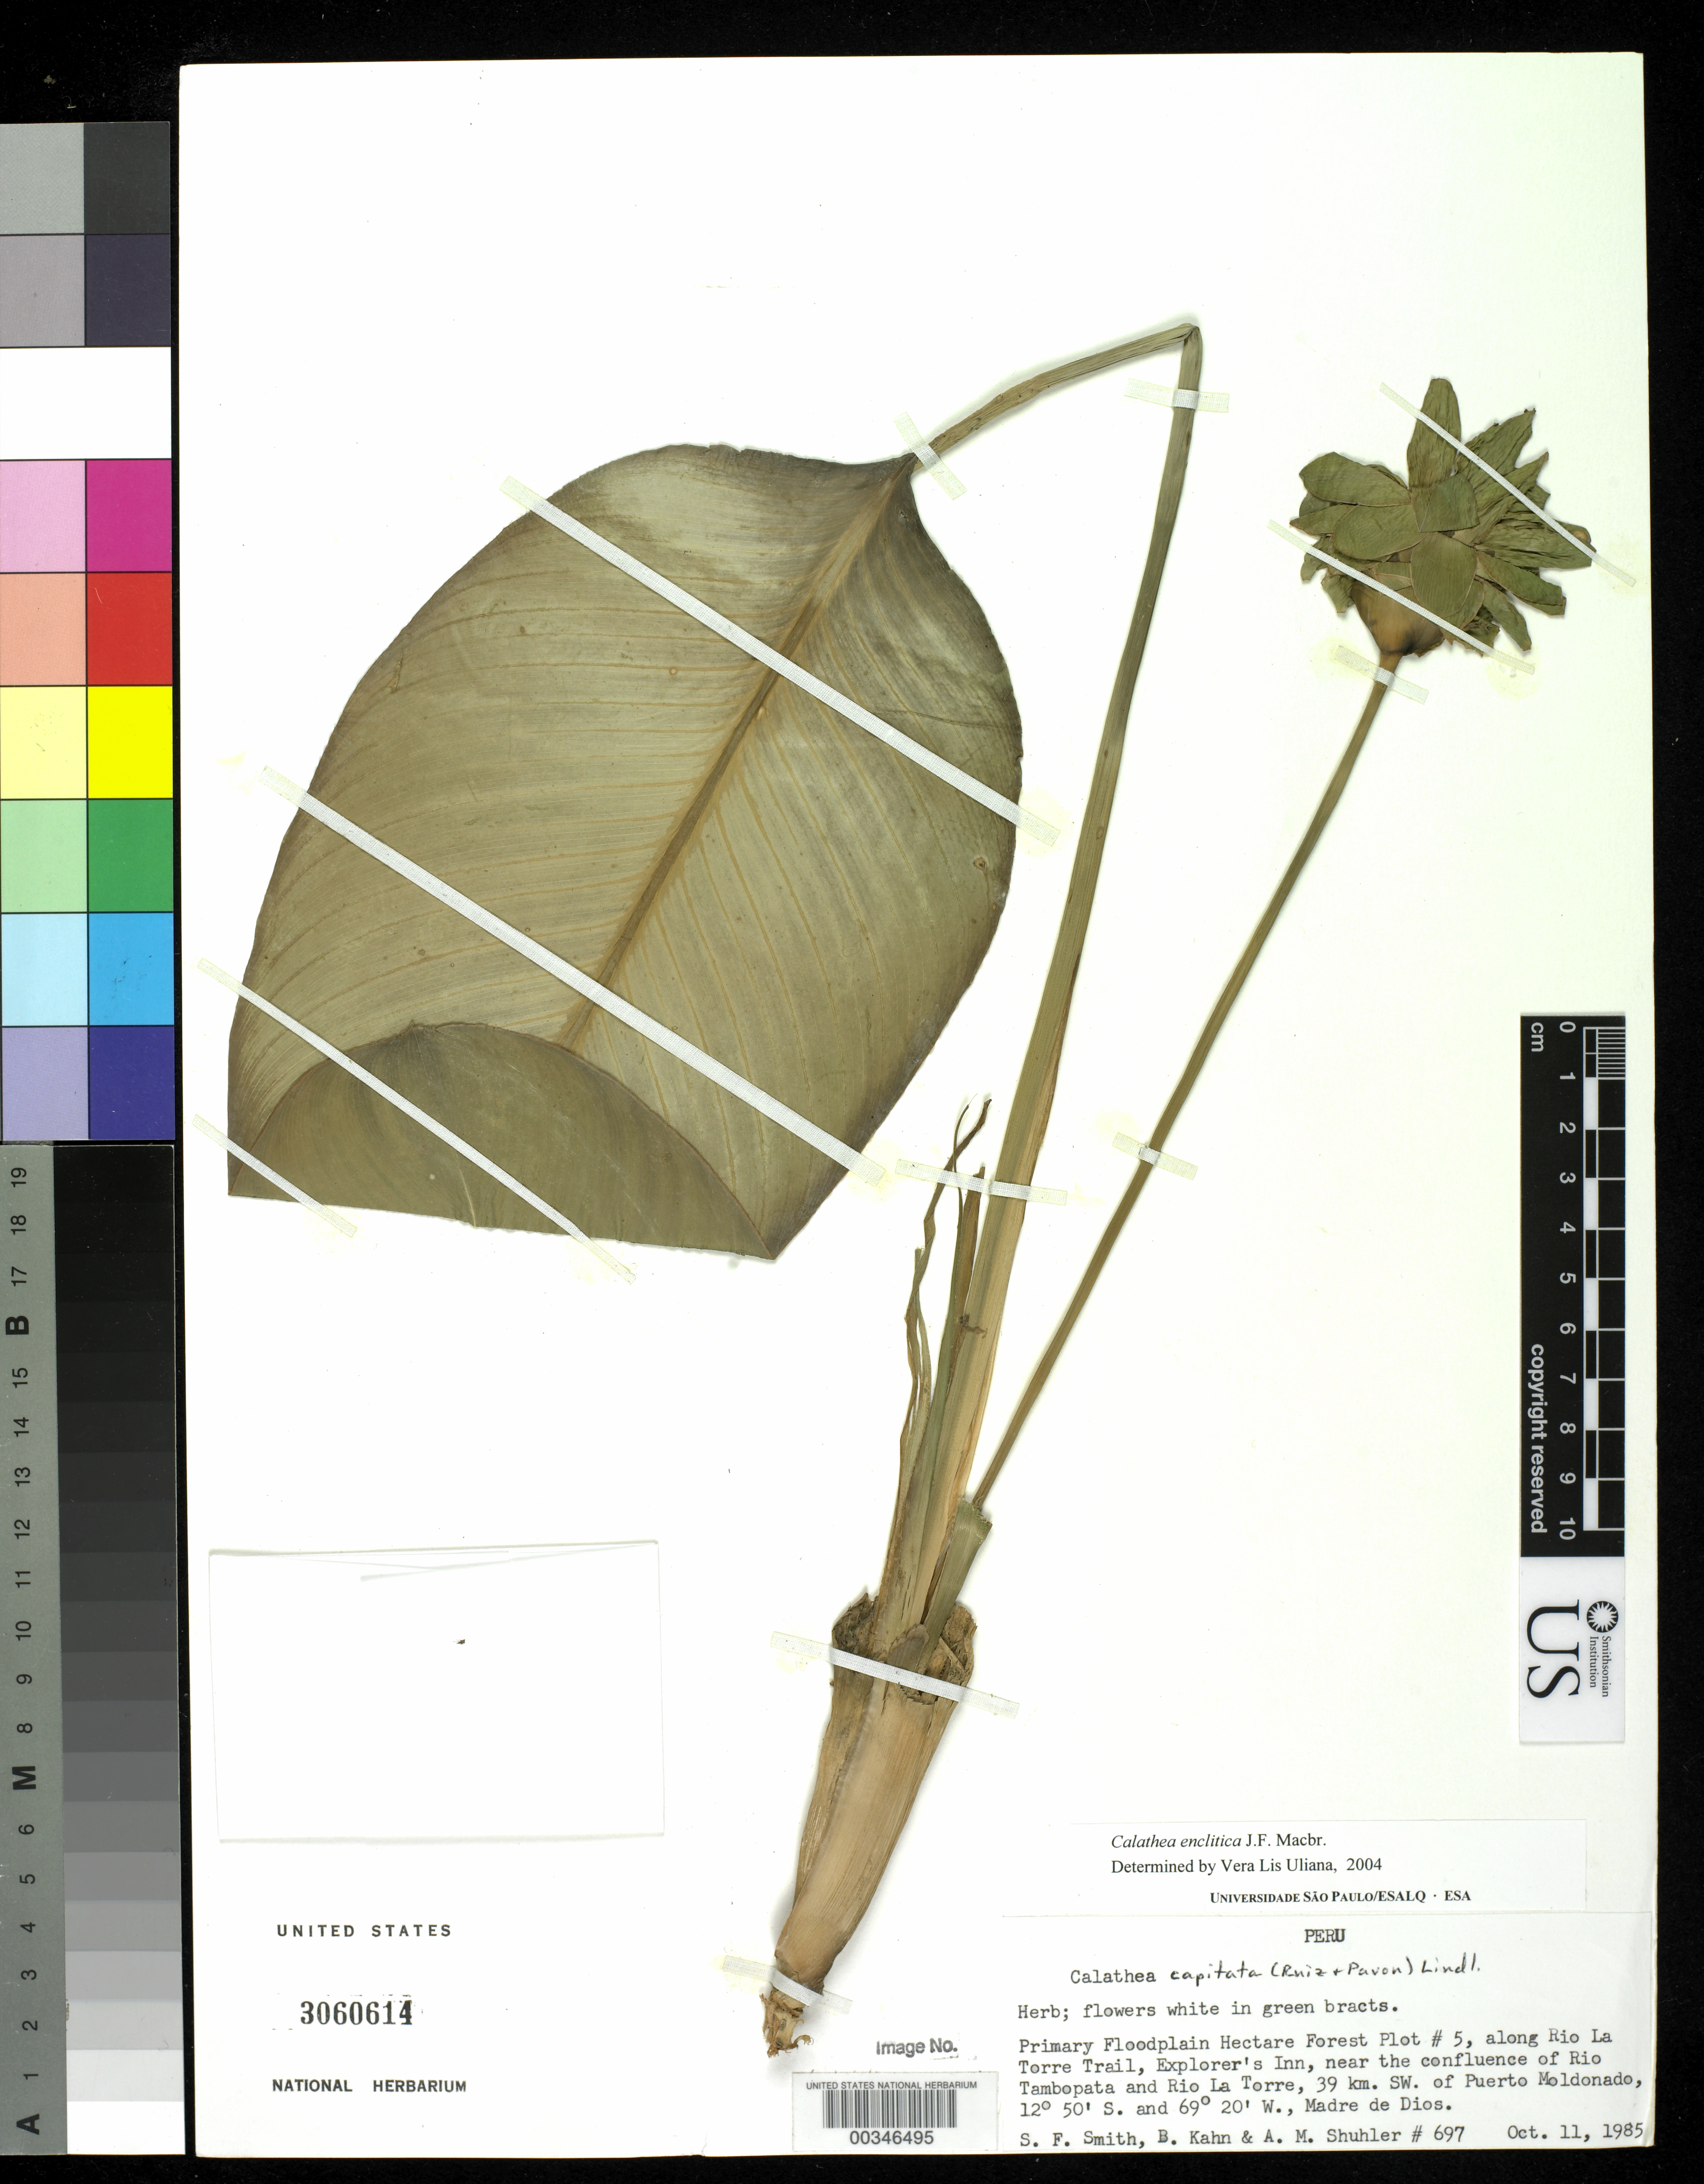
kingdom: Plantae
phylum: Tracheophyta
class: Liliopsida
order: Zingiberales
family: Marantaceae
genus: Calathea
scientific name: Calathea enclitica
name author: J.F. Macbr.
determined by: Uliana, V. L., ESA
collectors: S.F. Smith, B. Kahn & A. Shuhler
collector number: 697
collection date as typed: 11 Oct 1985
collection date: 1985-10-11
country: Peru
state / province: Madre de Dios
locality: Primary floodplain hectare forest plot # 5, along rio la torre trail, explorer's inn, near confluence of rio tambopata and ...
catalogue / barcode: US 3060614